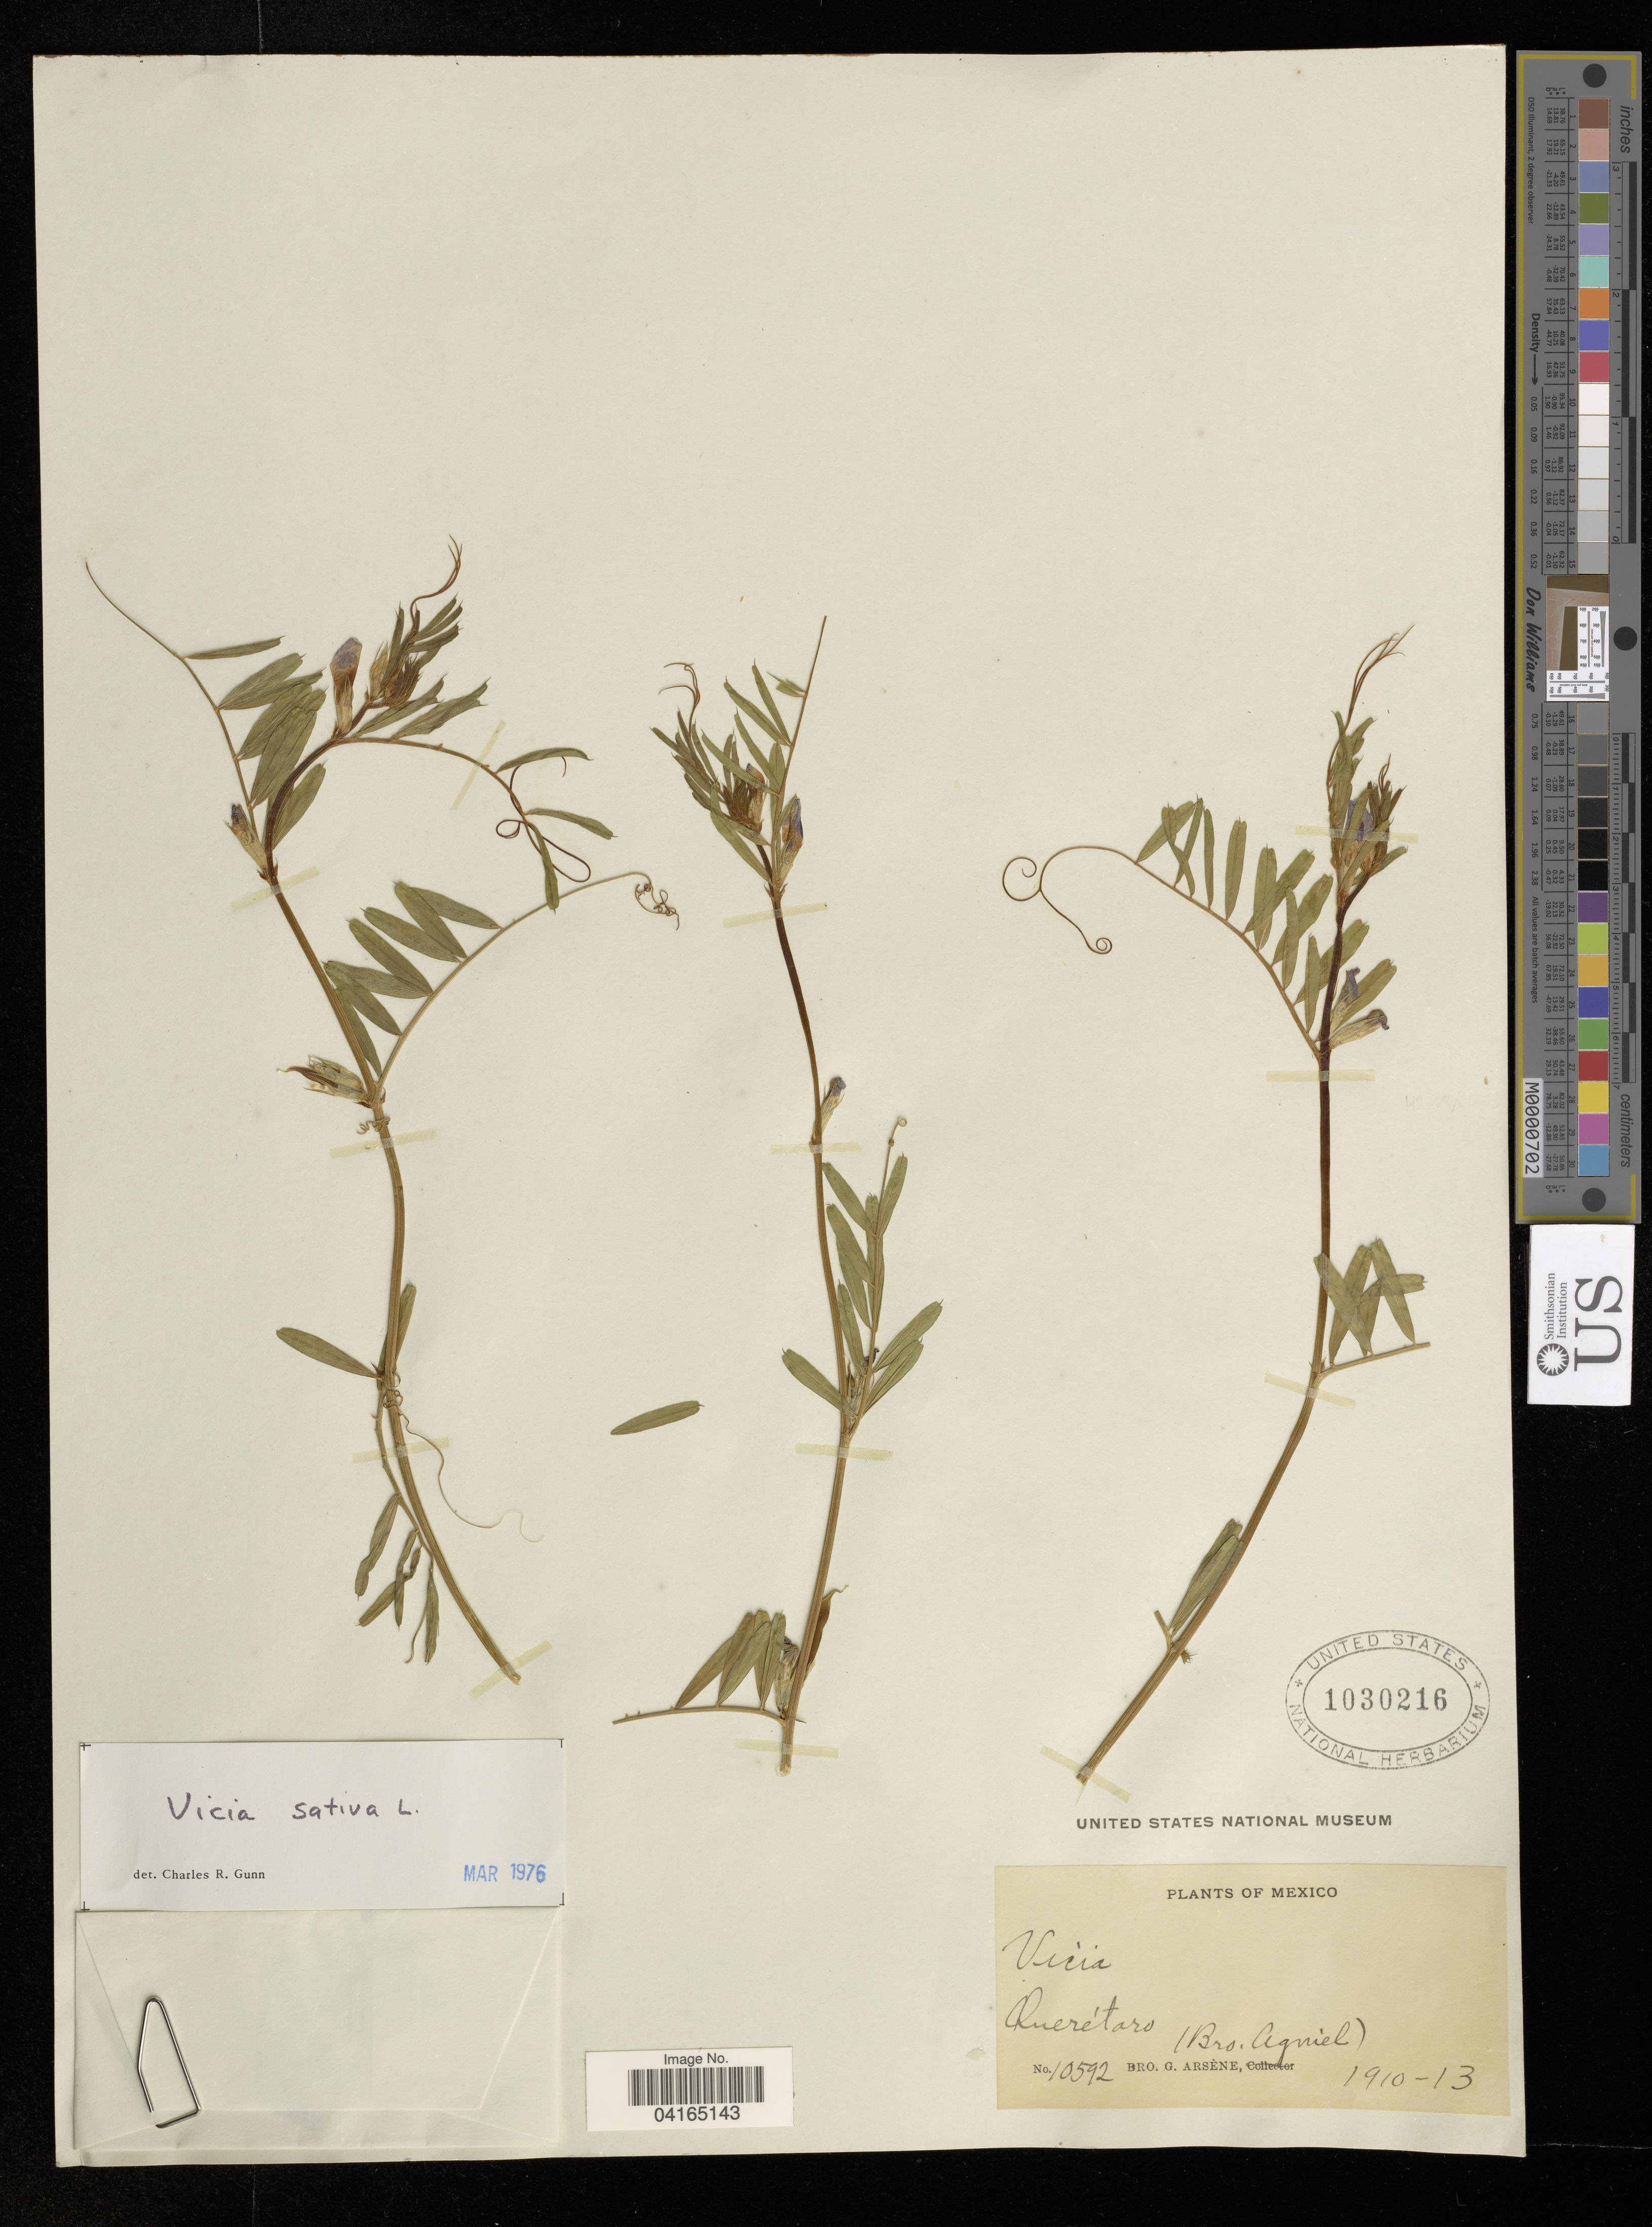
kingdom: Plantae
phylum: Tracheophyta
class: Magnoliopsida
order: Fabales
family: Fabaceae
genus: Vicia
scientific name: Vicia sativa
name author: L.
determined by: Hechenleitner, Paulina, RBG Edinburgh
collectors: Bro. G. Arsène & Bro. Agniel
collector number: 10592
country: Mexico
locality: Ruerétaro.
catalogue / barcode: US 1030216